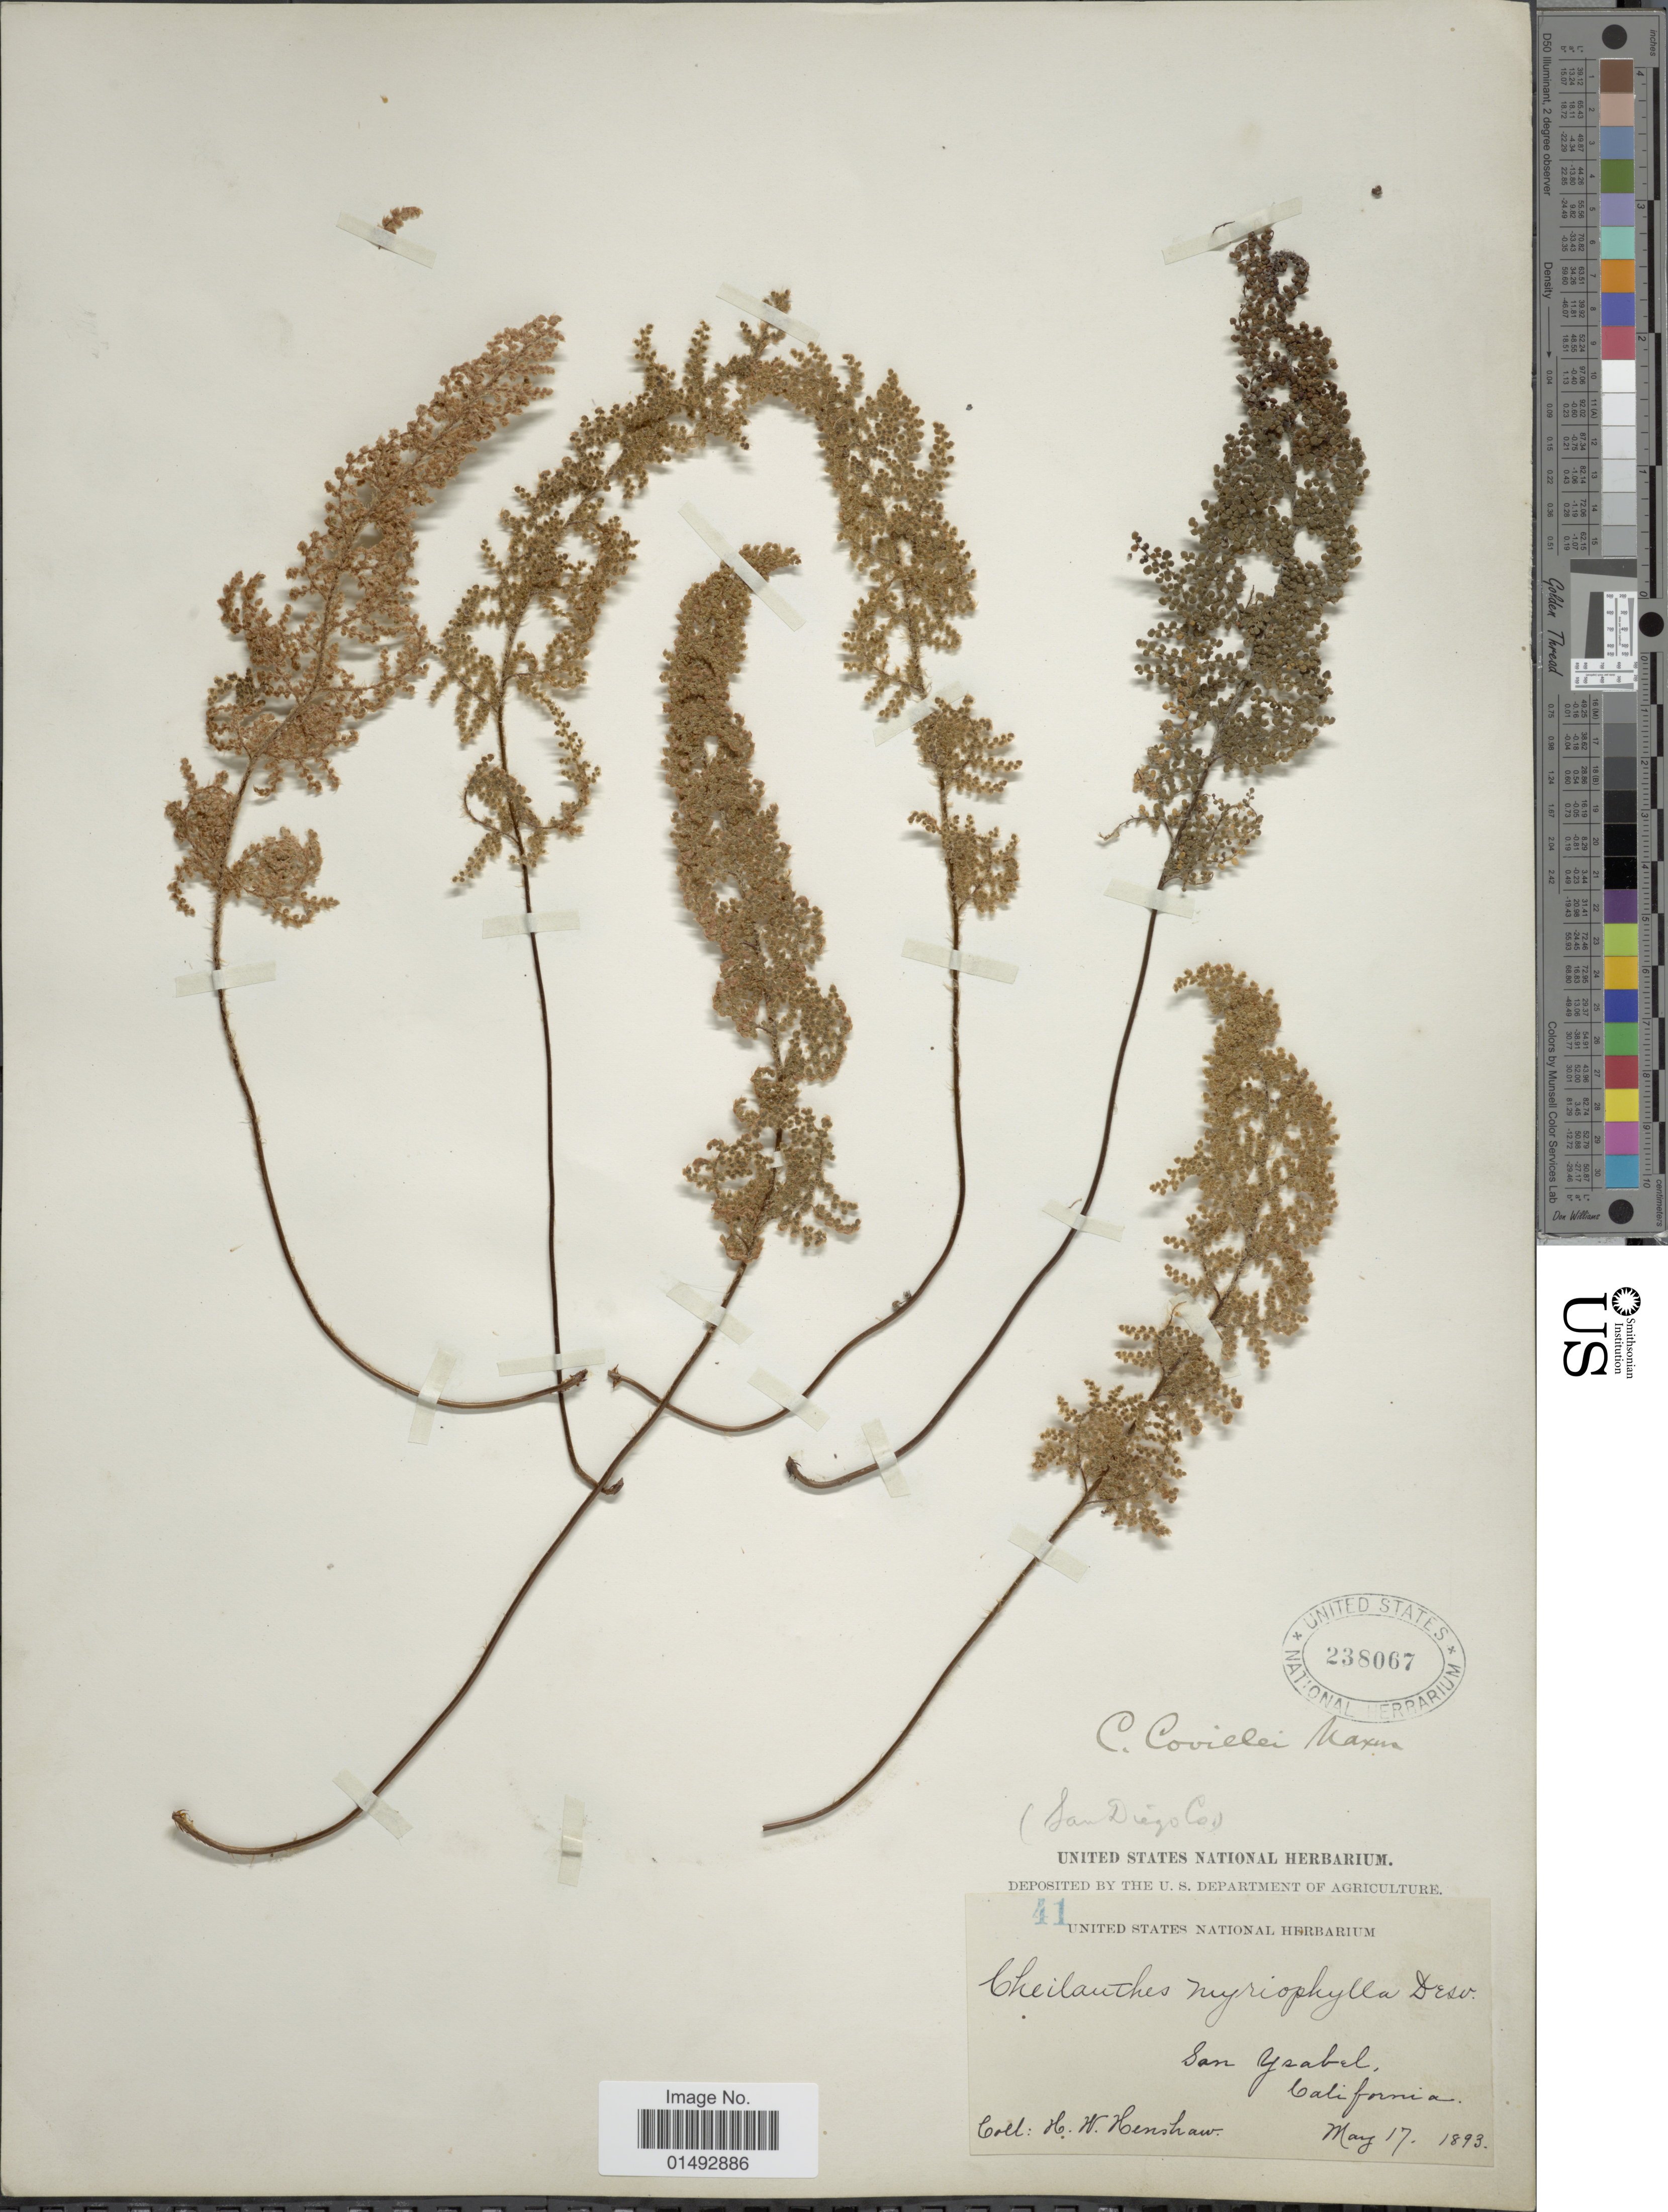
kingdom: Plantae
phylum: Tracheophyta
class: Polypodiopsida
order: Polypodiales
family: Pteridaceae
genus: Myriopteris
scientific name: Myriopteris covillei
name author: (Maxon) Á. Löve & D. Löve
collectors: H. Henshaw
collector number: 41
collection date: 1893-05-17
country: United States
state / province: California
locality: San Ysabal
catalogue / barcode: US 238067